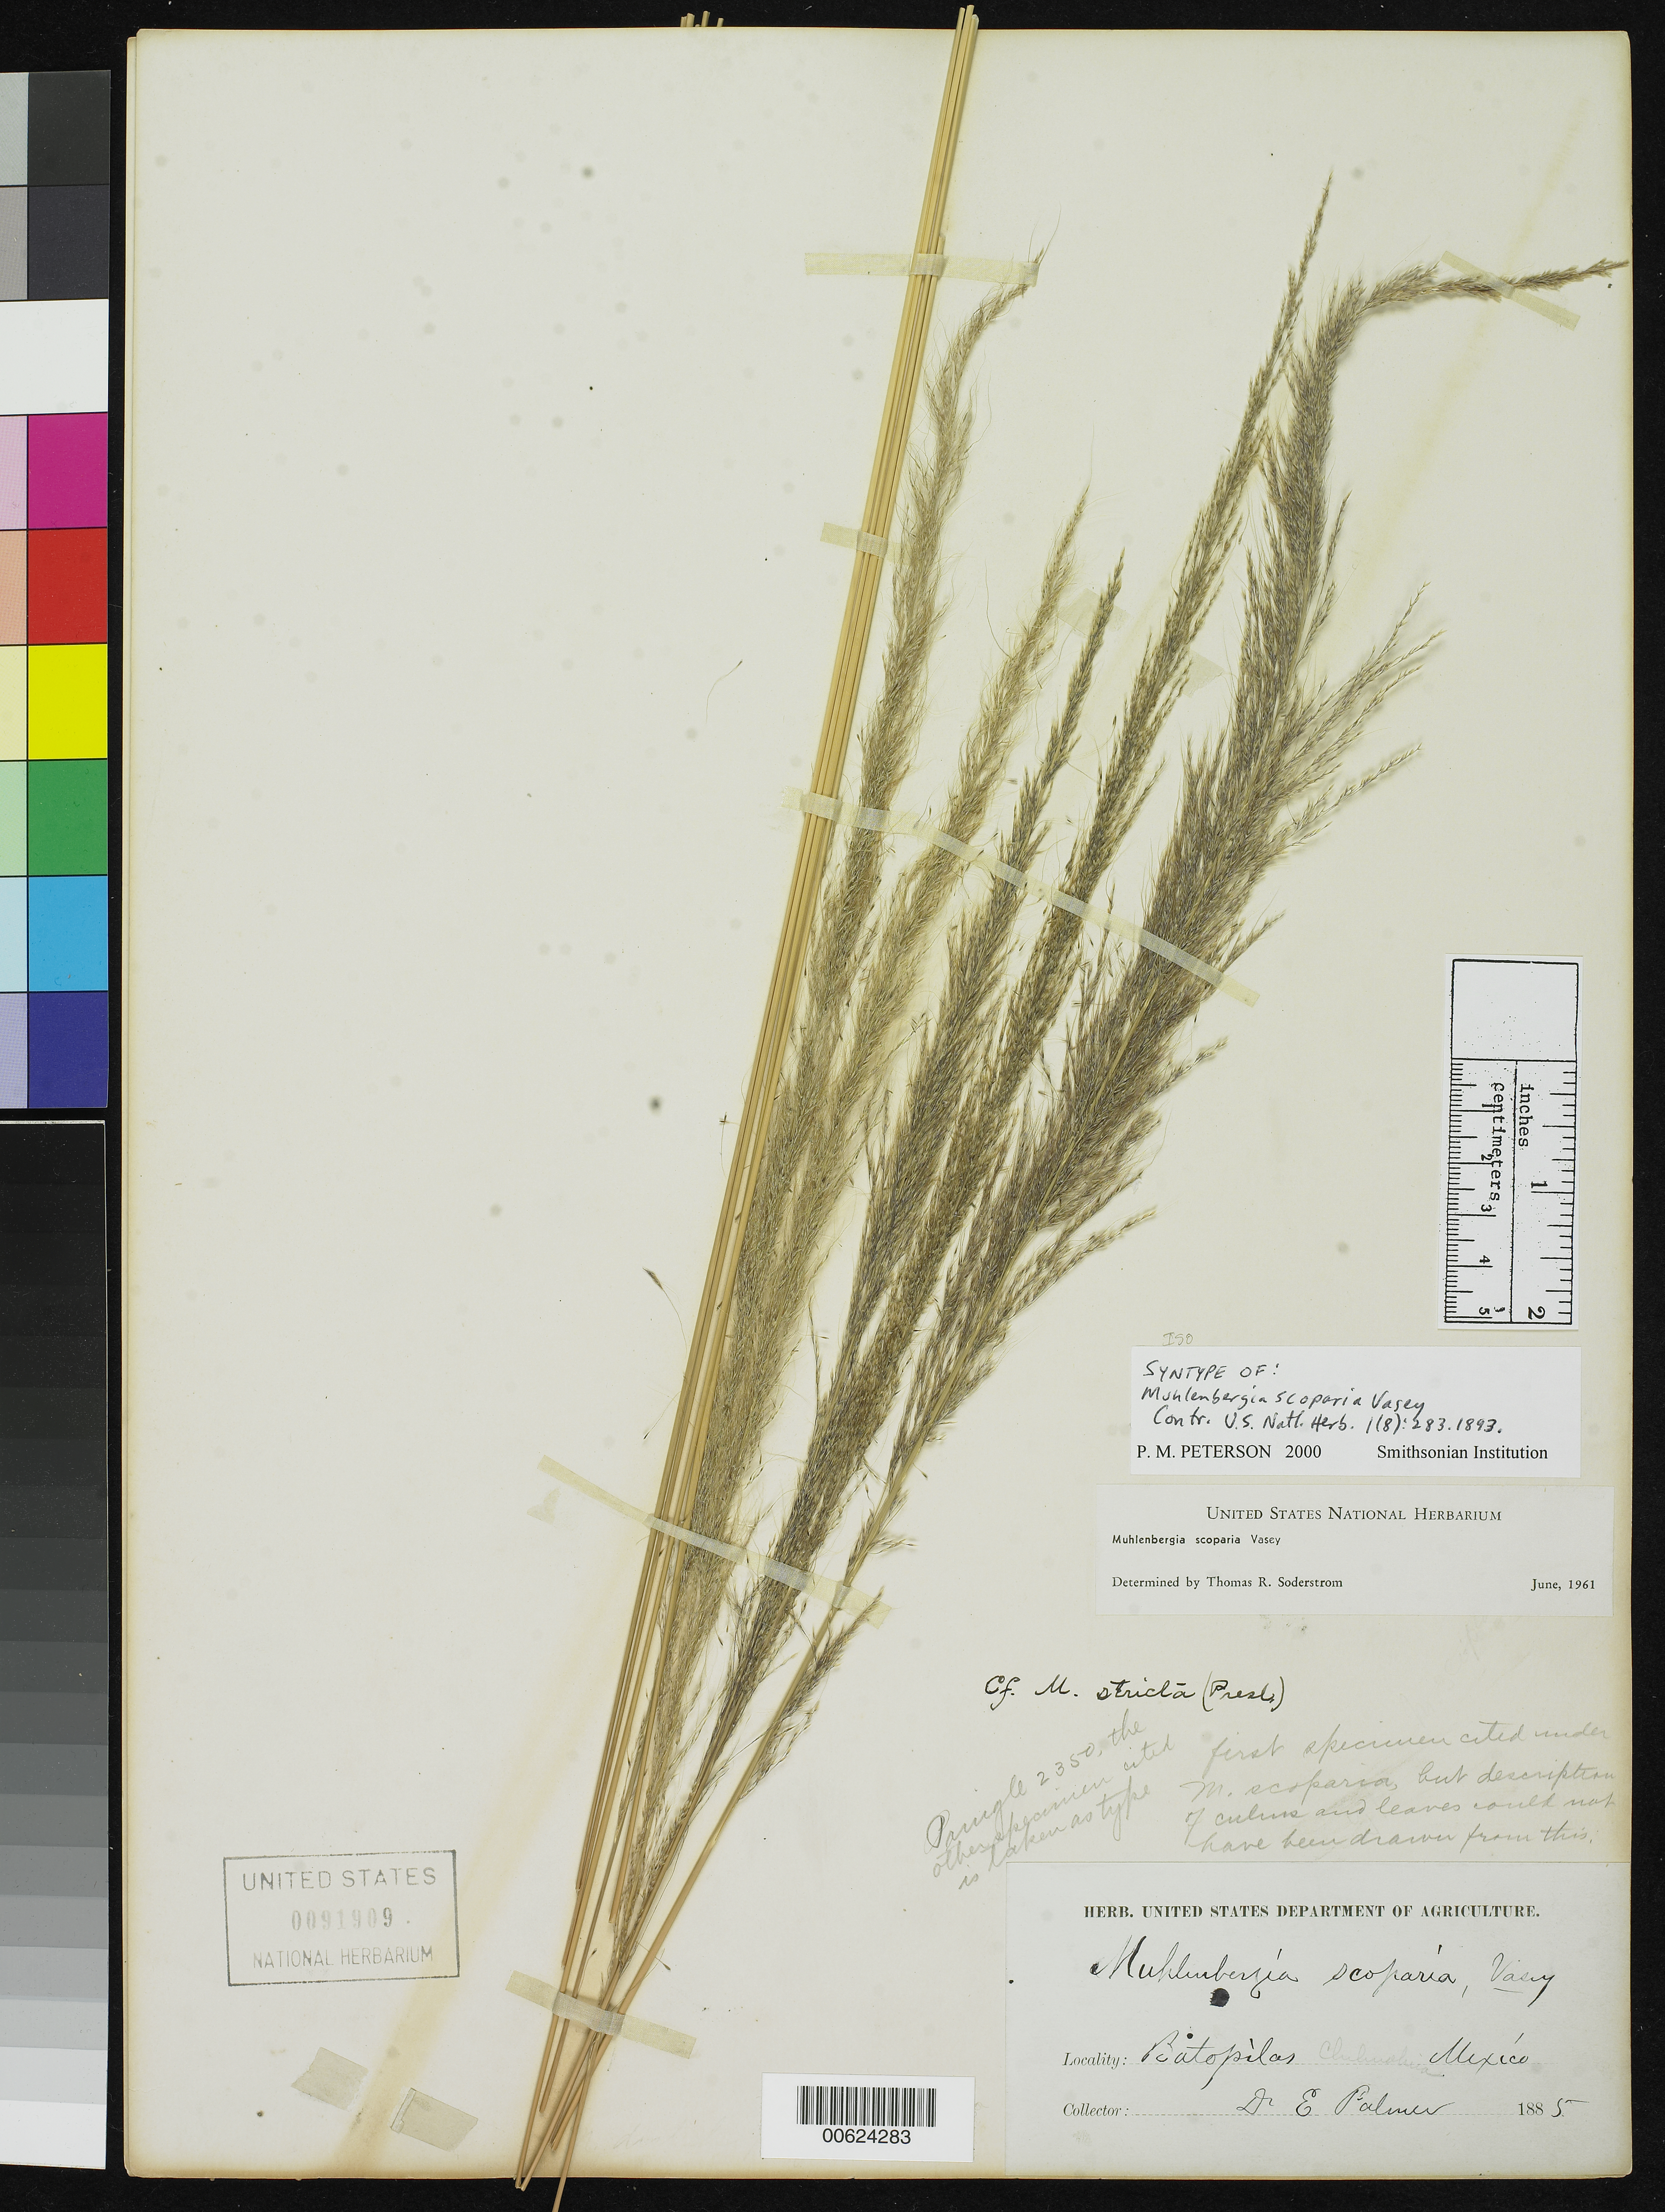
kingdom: Plantae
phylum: Tracheophyta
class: Liliopsida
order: Poales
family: Poaceae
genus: Muhlenbergia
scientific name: Muhlenbergia scoparia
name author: Vasey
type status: Isosyntype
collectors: E. Palmer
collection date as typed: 1885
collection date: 1885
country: Mexico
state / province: Chihuahua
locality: Batopilas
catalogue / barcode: US 91909